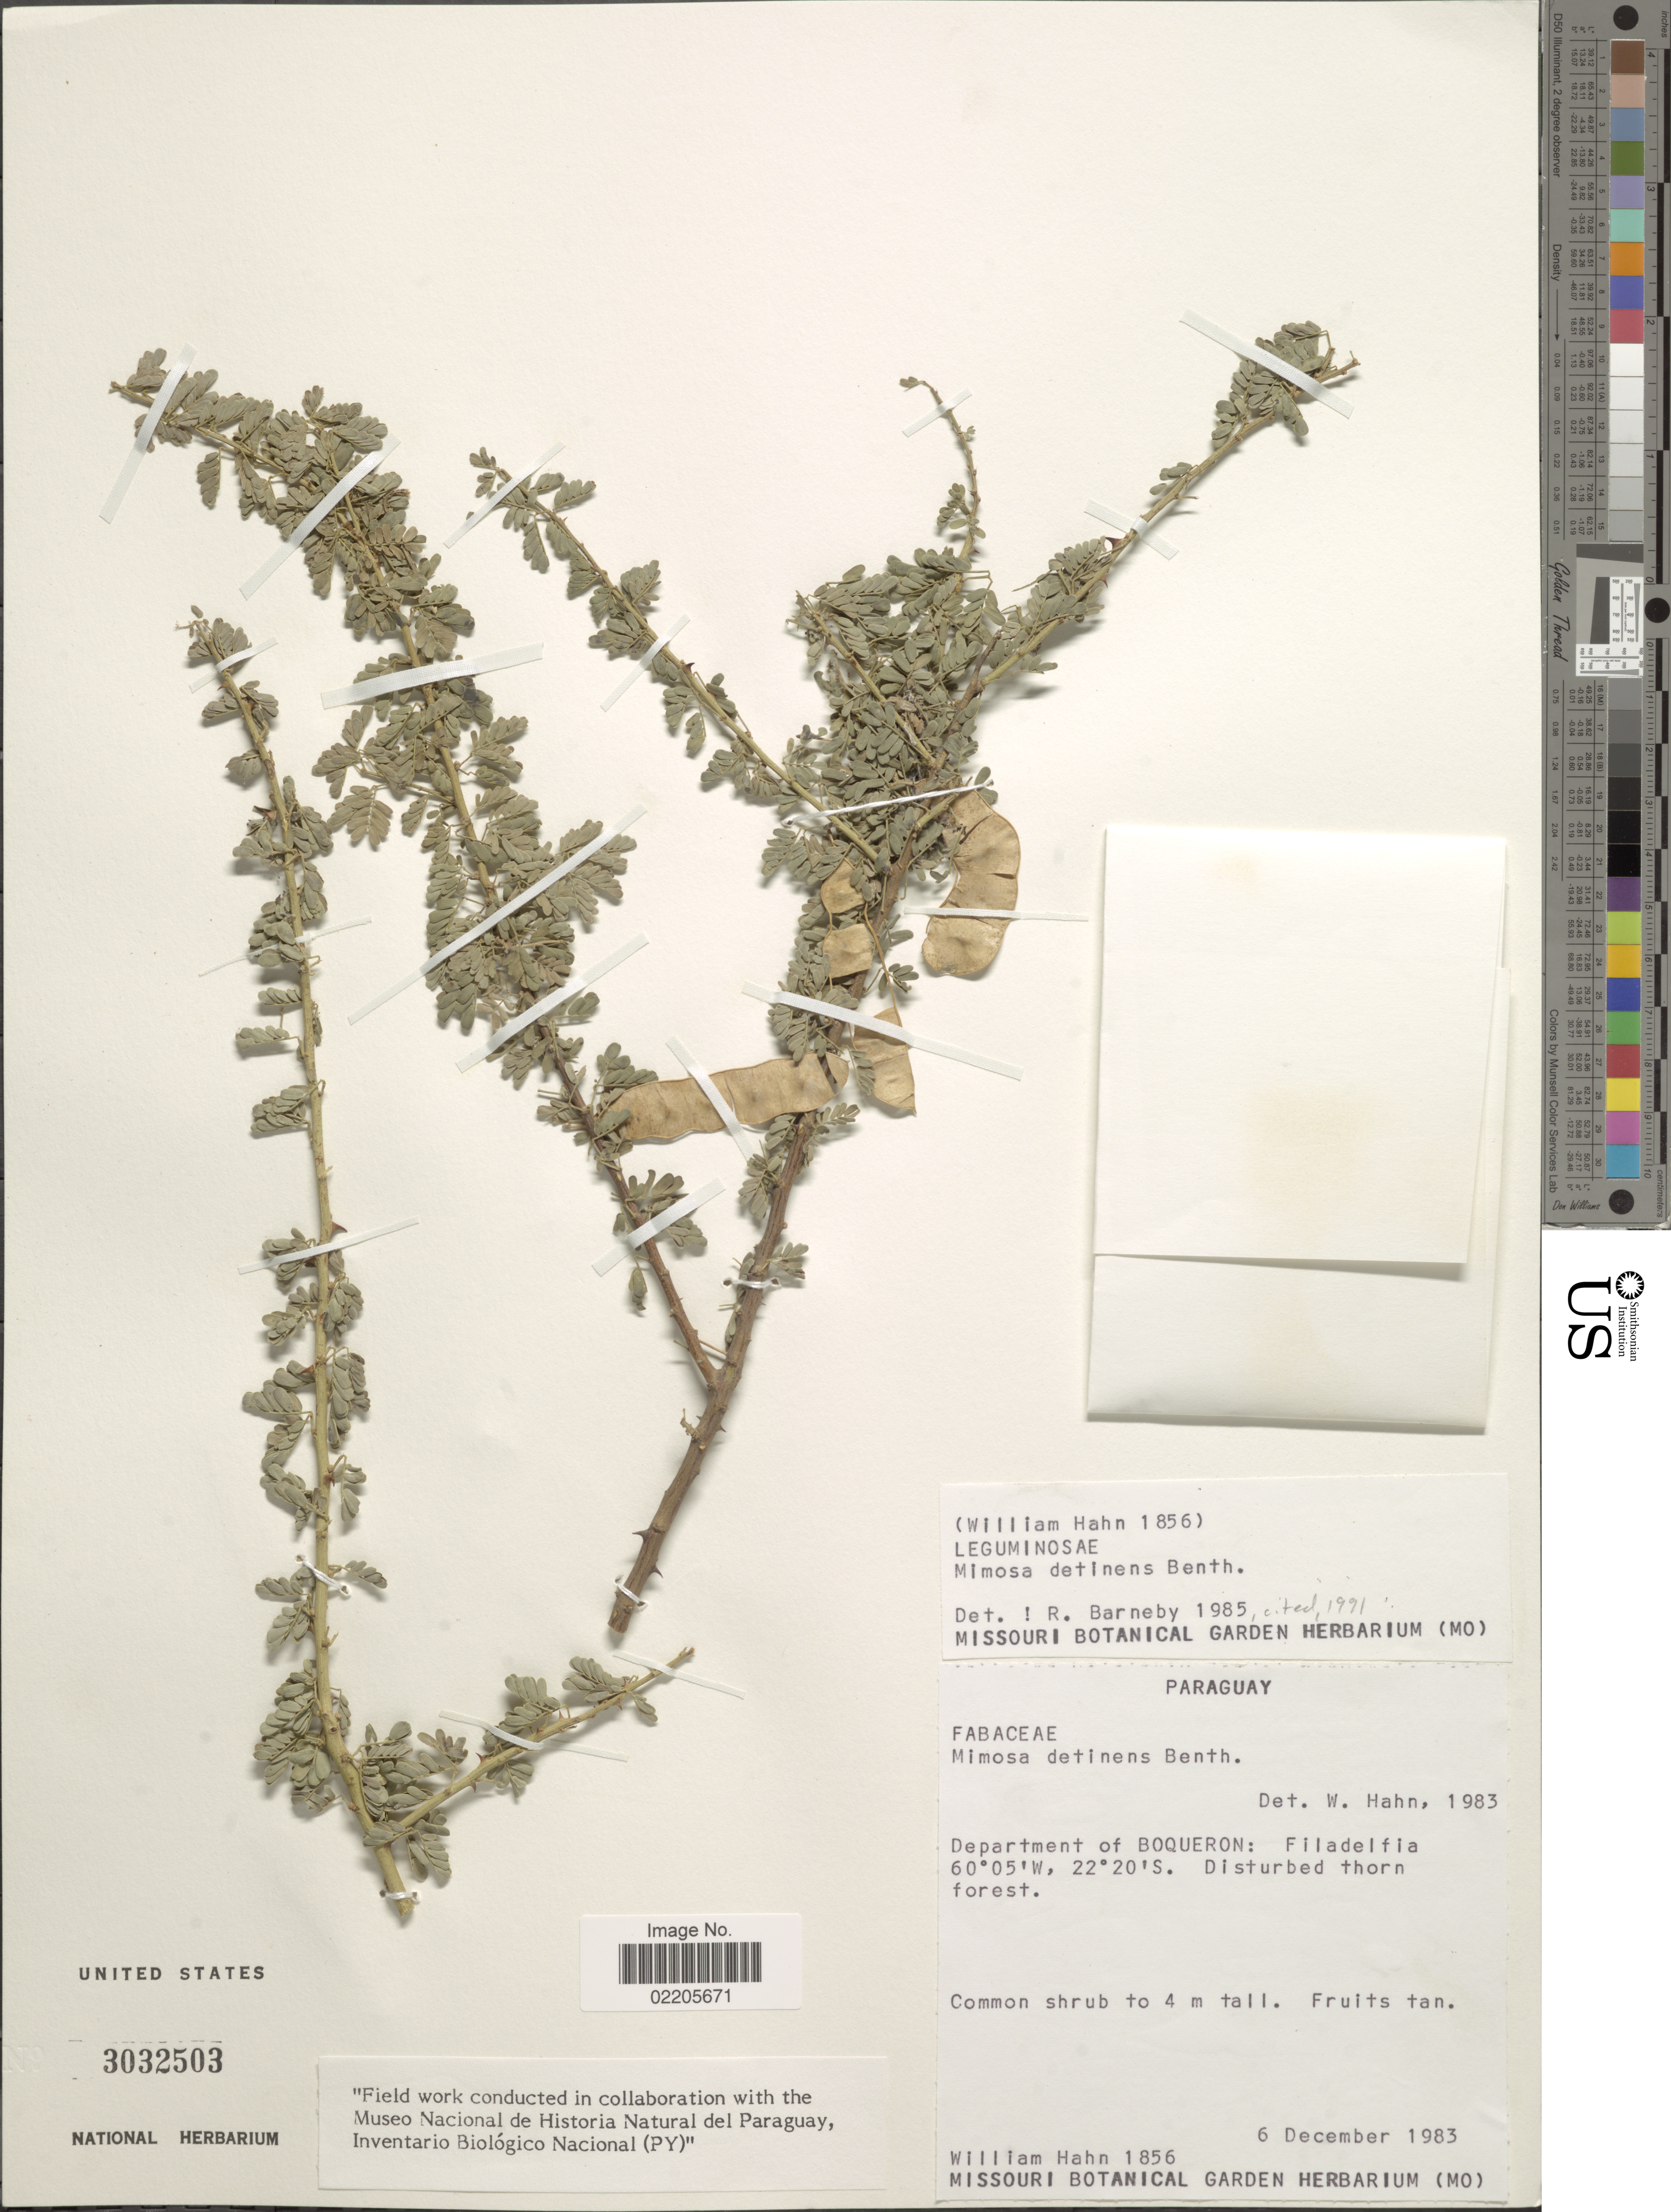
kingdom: Plantae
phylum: Tracheophyta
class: Magnoliopsida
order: Fabales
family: Fabaceae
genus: Mimosa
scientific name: Mimosa detinens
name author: Benth.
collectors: W. Hahn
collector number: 1856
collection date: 1983-12-06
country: Paraguay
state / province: Boqueron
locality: Department of Boqueron: Filadelfia. Disturbed thorn forest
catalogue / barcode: US 3032503